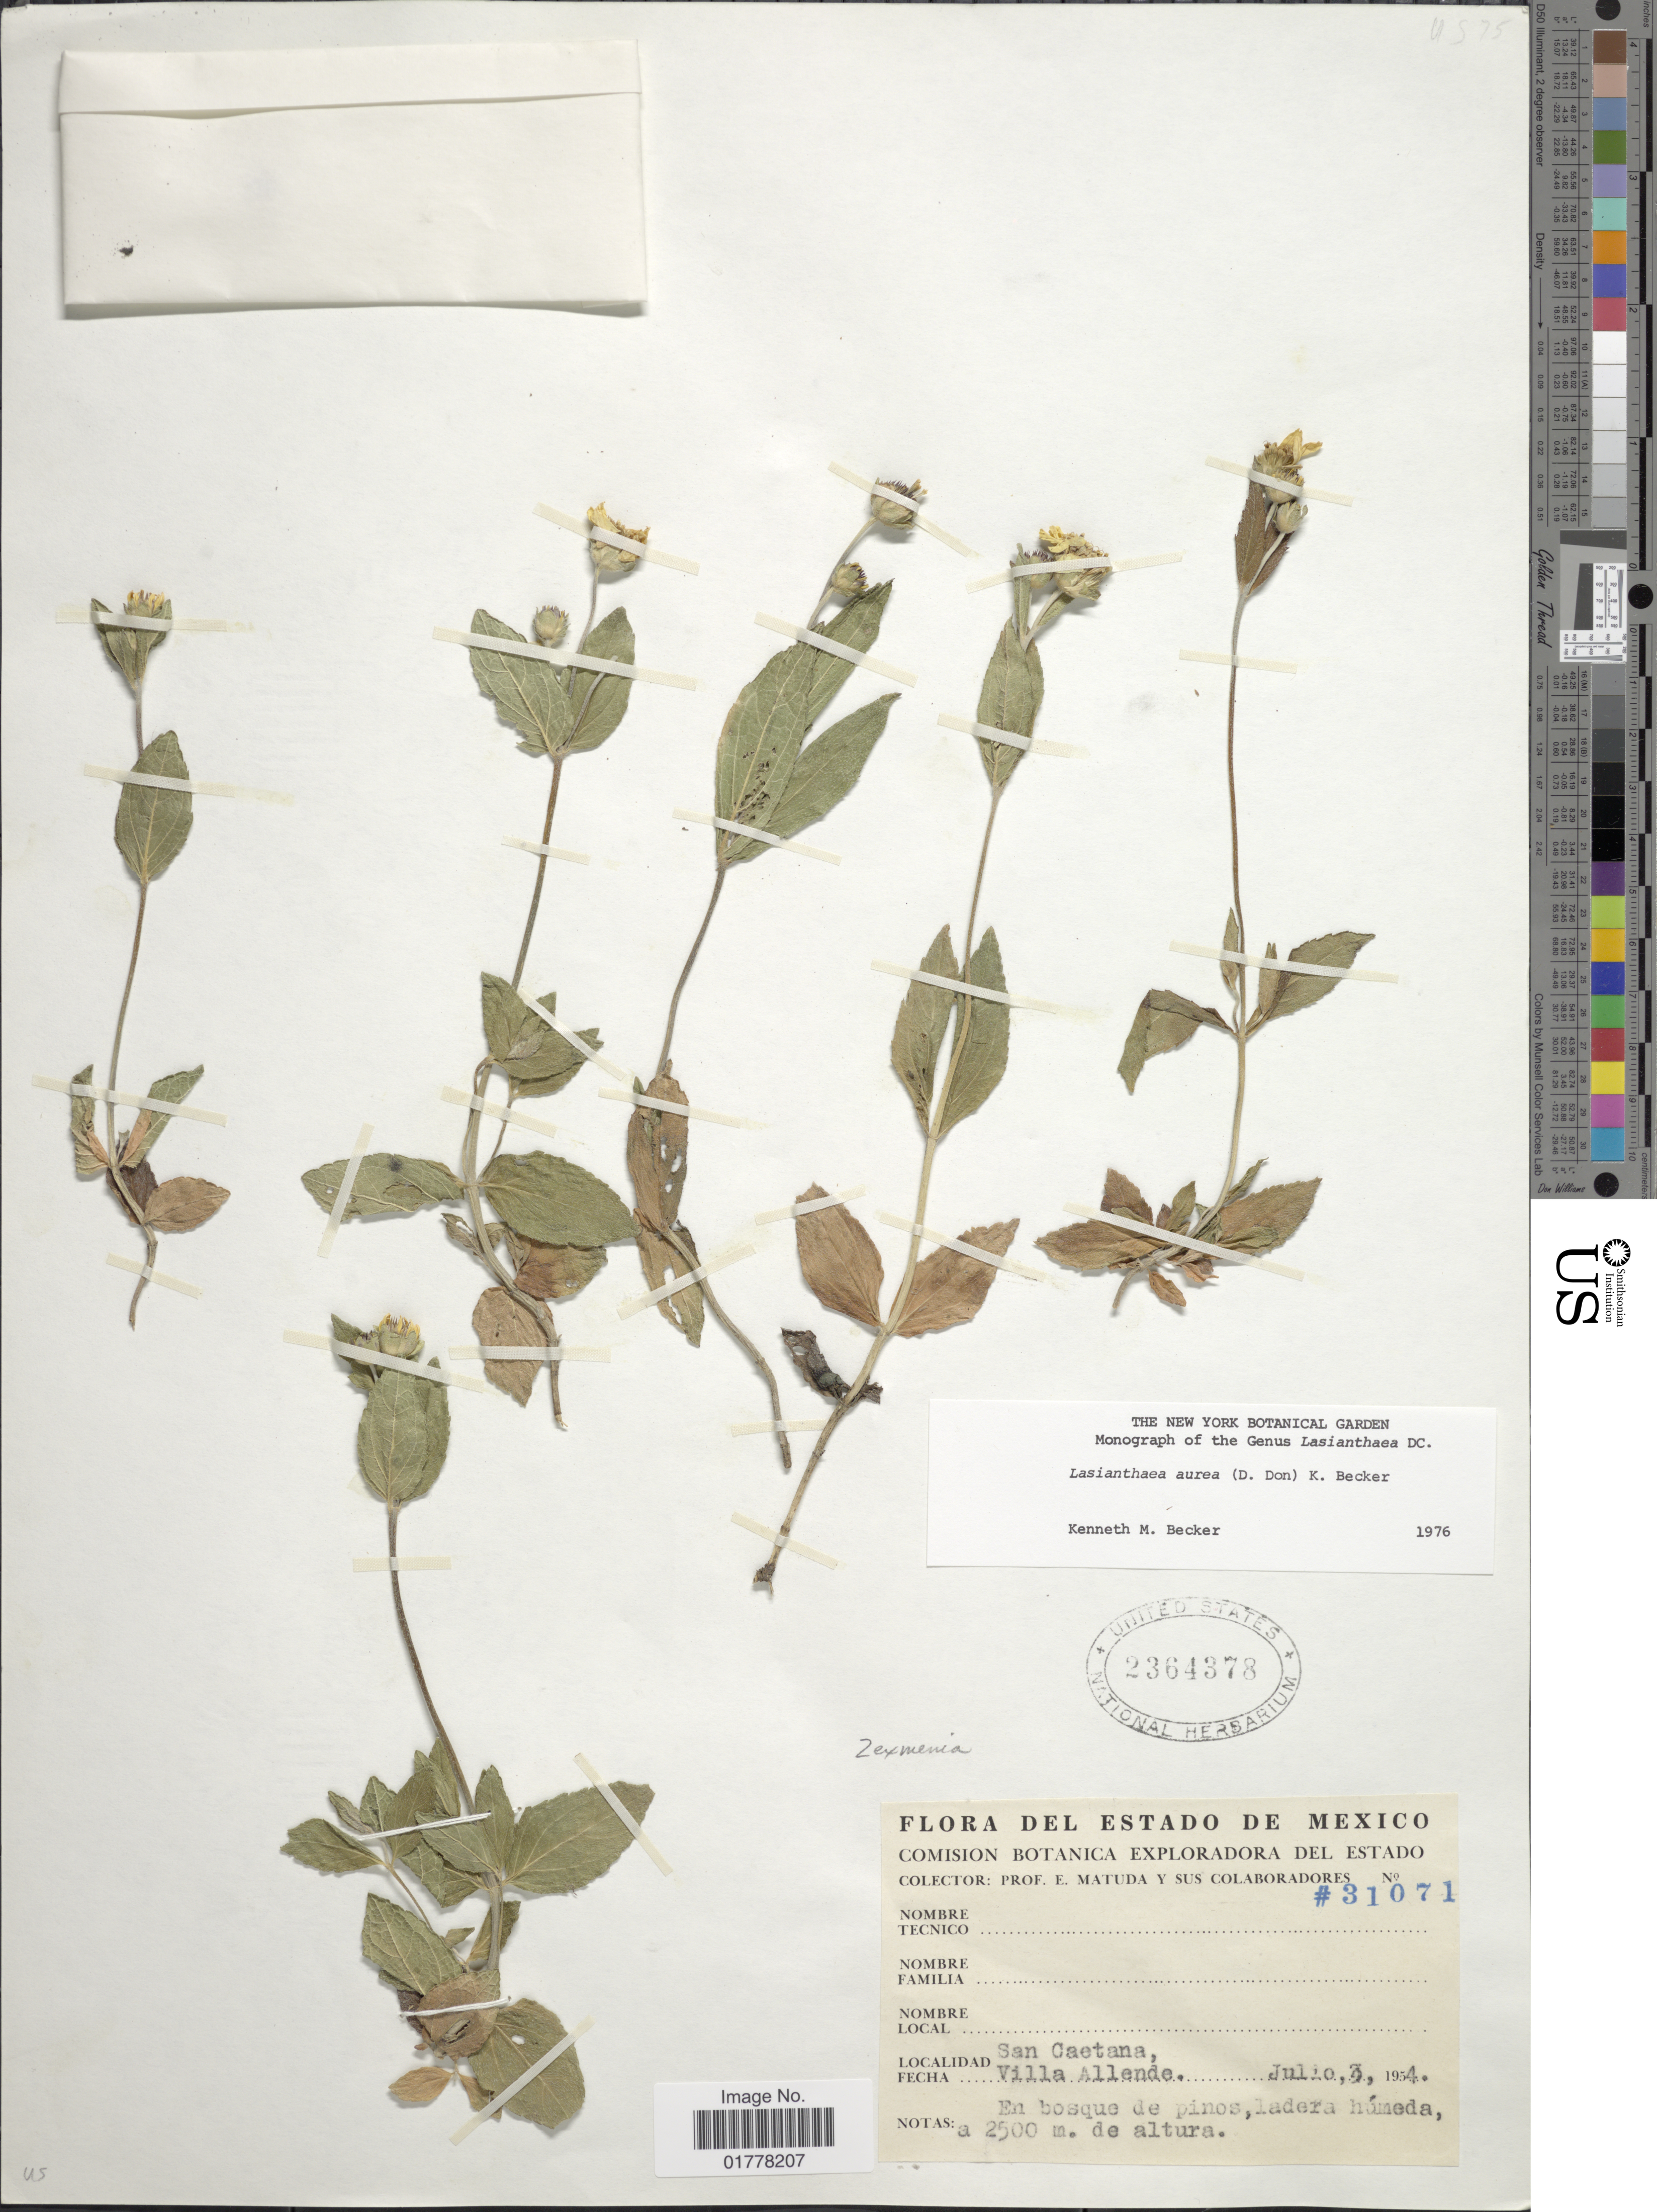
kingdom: Plantae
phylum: Tracheophyta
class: Magnoliopsida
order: Asterales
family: Asteraceae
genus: Lasianthaea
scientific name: Lasianthaea aurea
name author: (D. Don) K.M. Becker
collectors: E. Matuda & et al.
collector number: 31071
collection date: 1954-07-03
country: Mexico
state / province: México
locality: Estado de Mexico. San Caetana, Villa Allende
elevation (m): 2500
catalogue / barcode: US 2364378